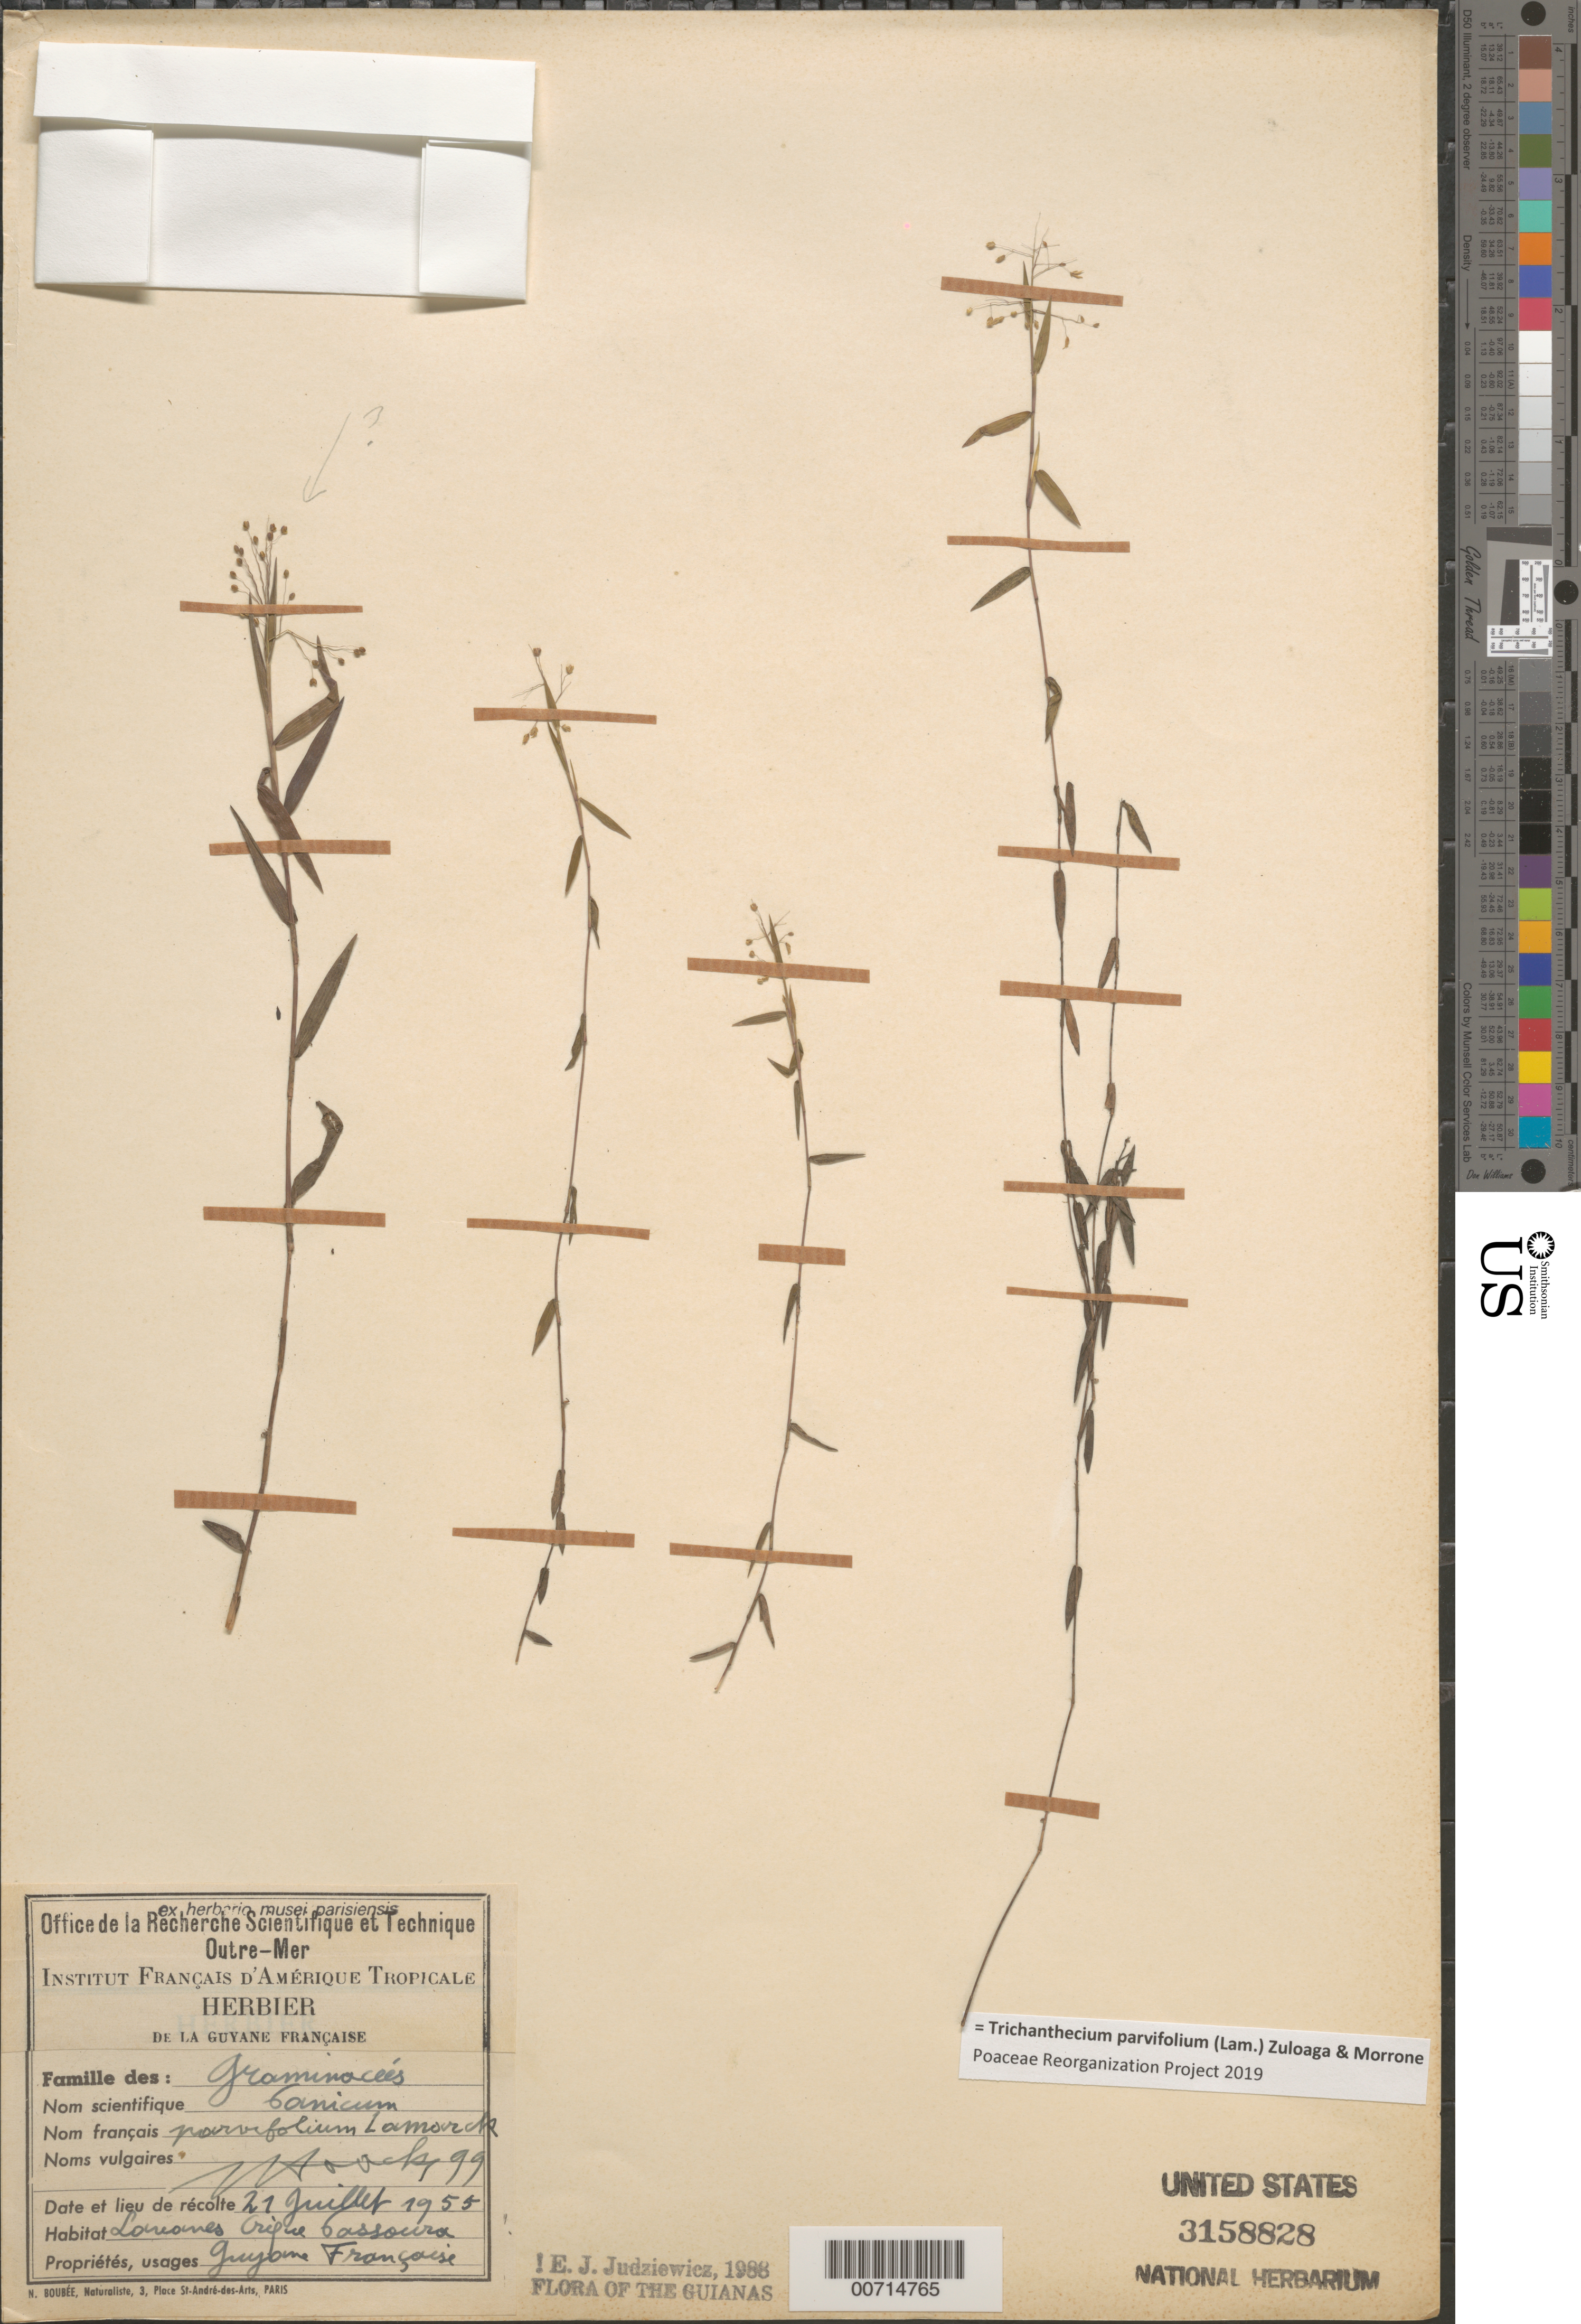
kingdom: Plantae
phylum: Tracheophyta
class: Liliopsida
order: Poales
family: Poaceae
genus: Trichanthecium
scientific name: Trichanthecium parvifolium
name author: (Lam.) Zuloaga & Morrone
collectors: N. Hoock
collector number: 99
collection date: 1955-07-21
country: French Guiana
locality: Konomes Crique Cassoura.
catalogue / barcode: US 3158828